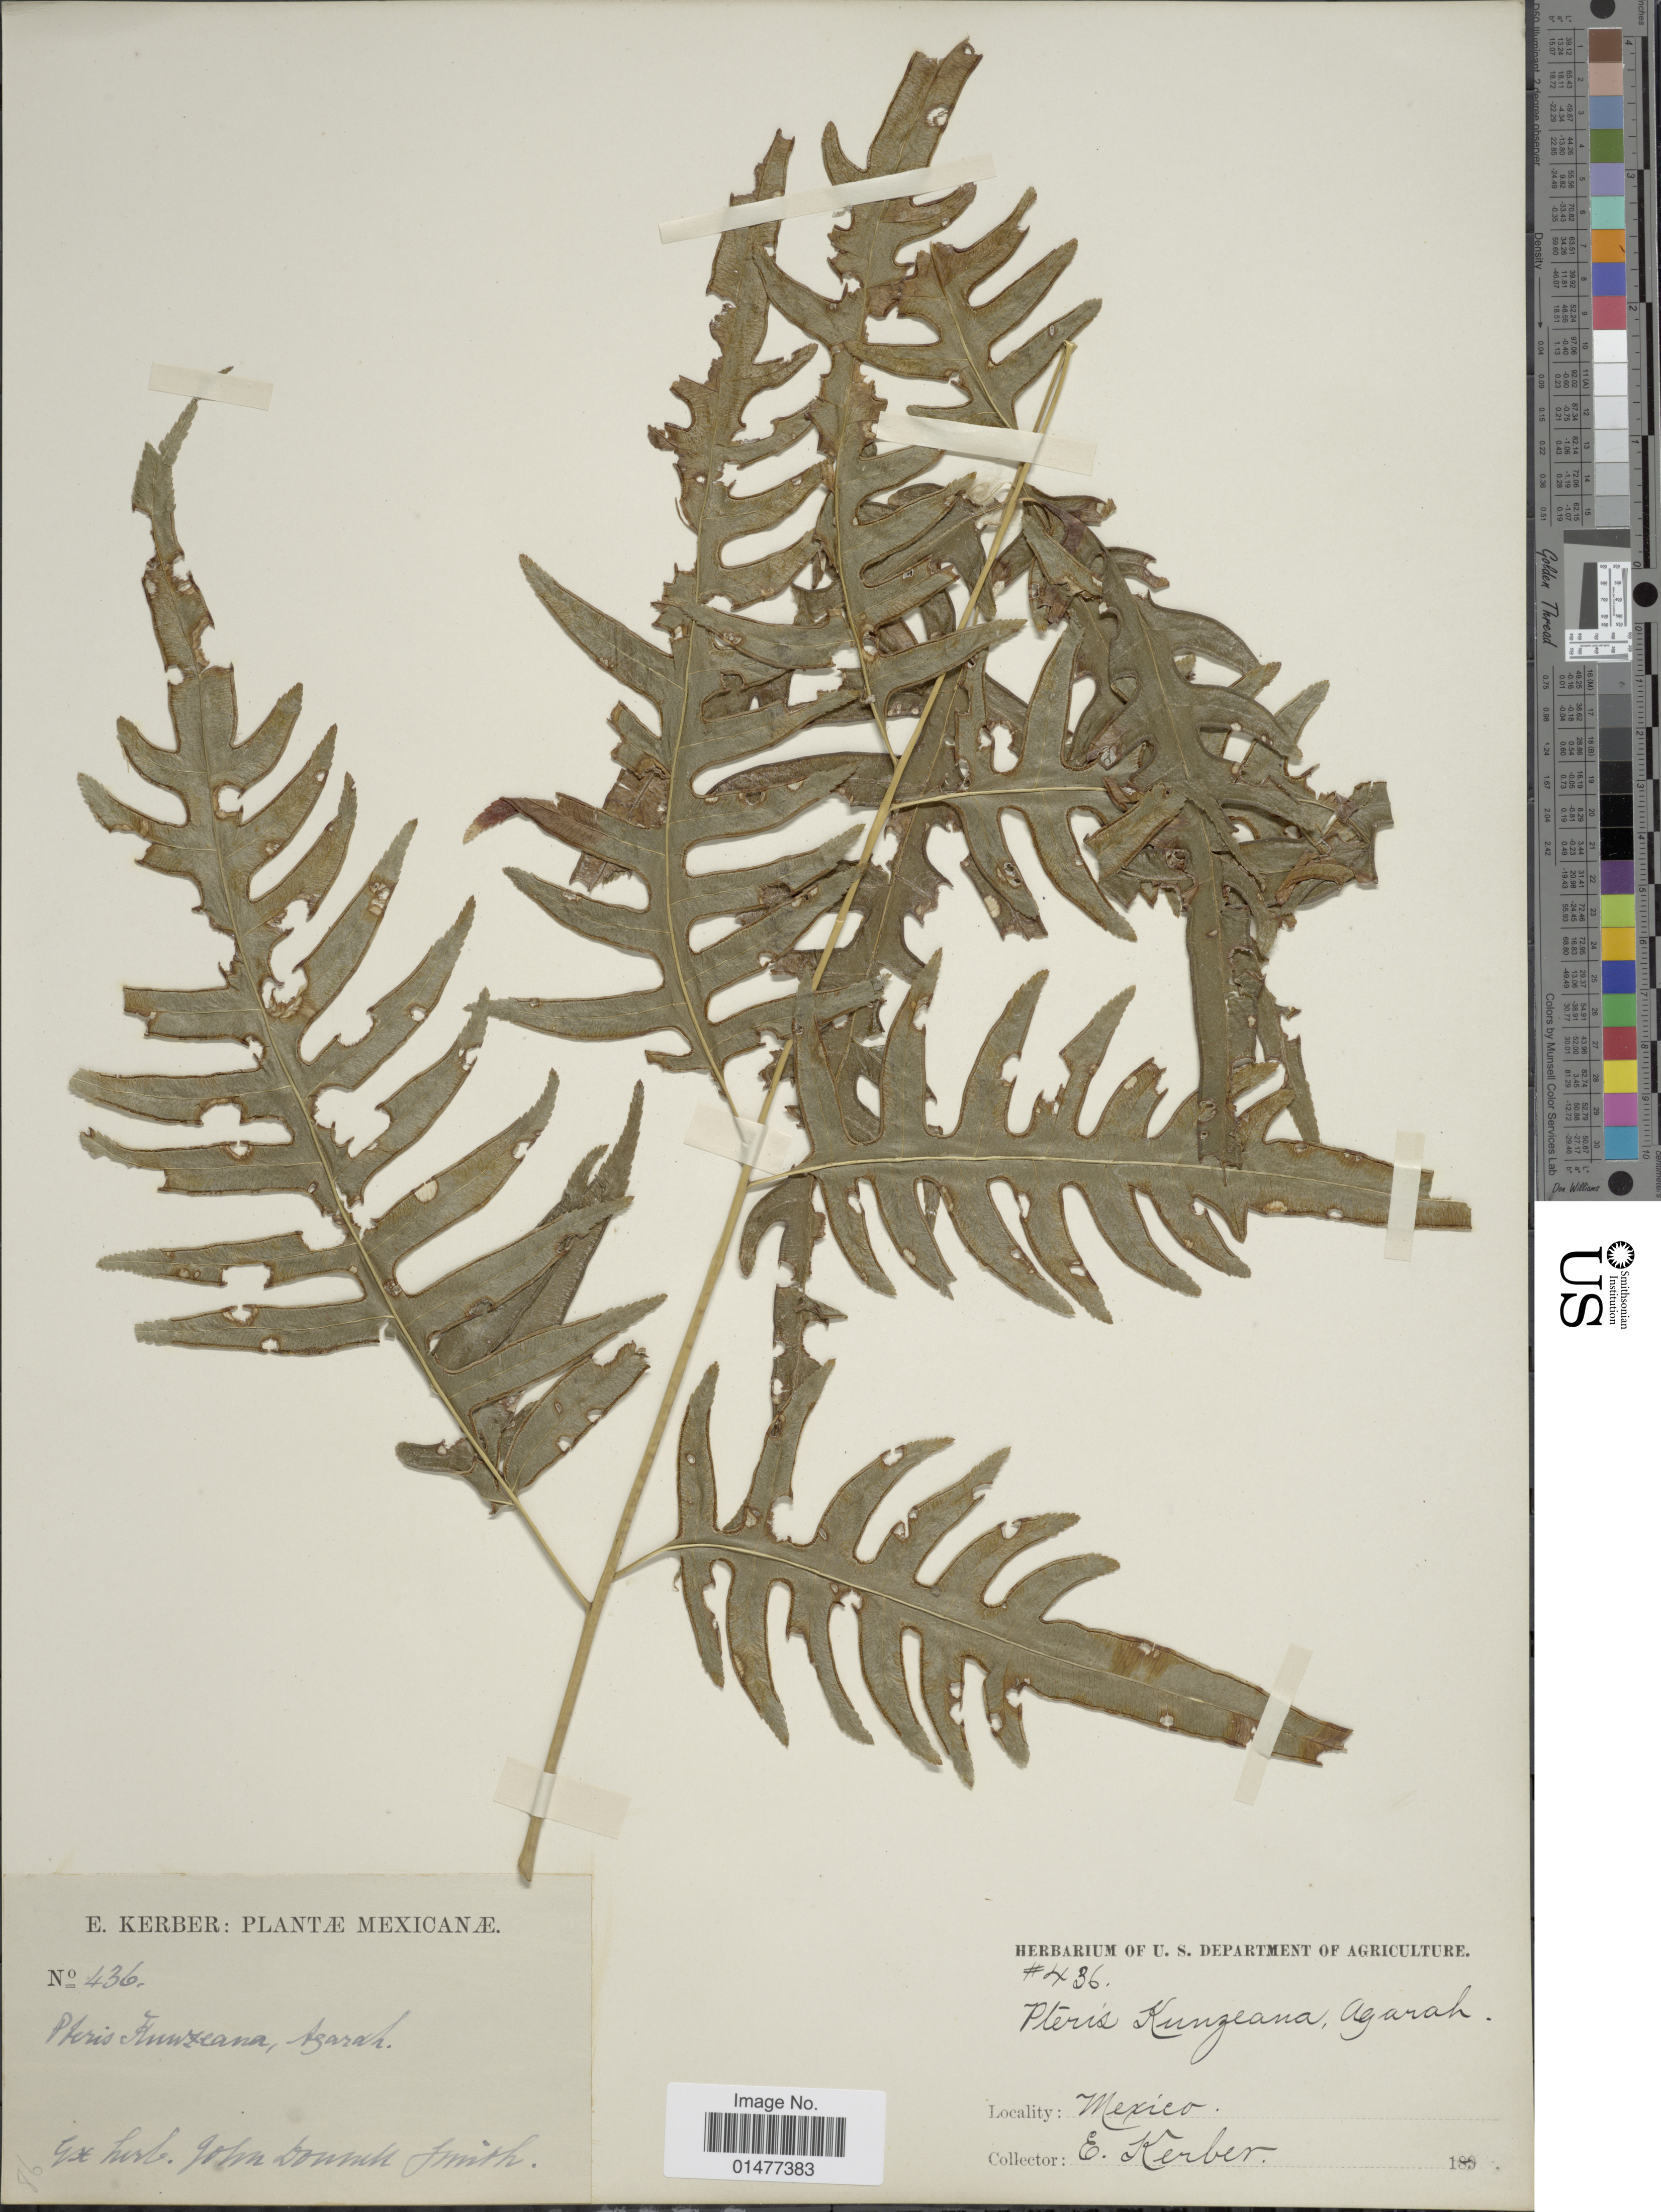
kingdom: Plantae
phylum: Tracheophyta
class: Polypodiopsida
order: Polypodiales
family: Pteridaceae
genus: Pteris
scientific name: Pteris altissima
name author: Poir.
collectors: E. Kerber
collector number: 436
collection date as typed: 188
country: Mexico